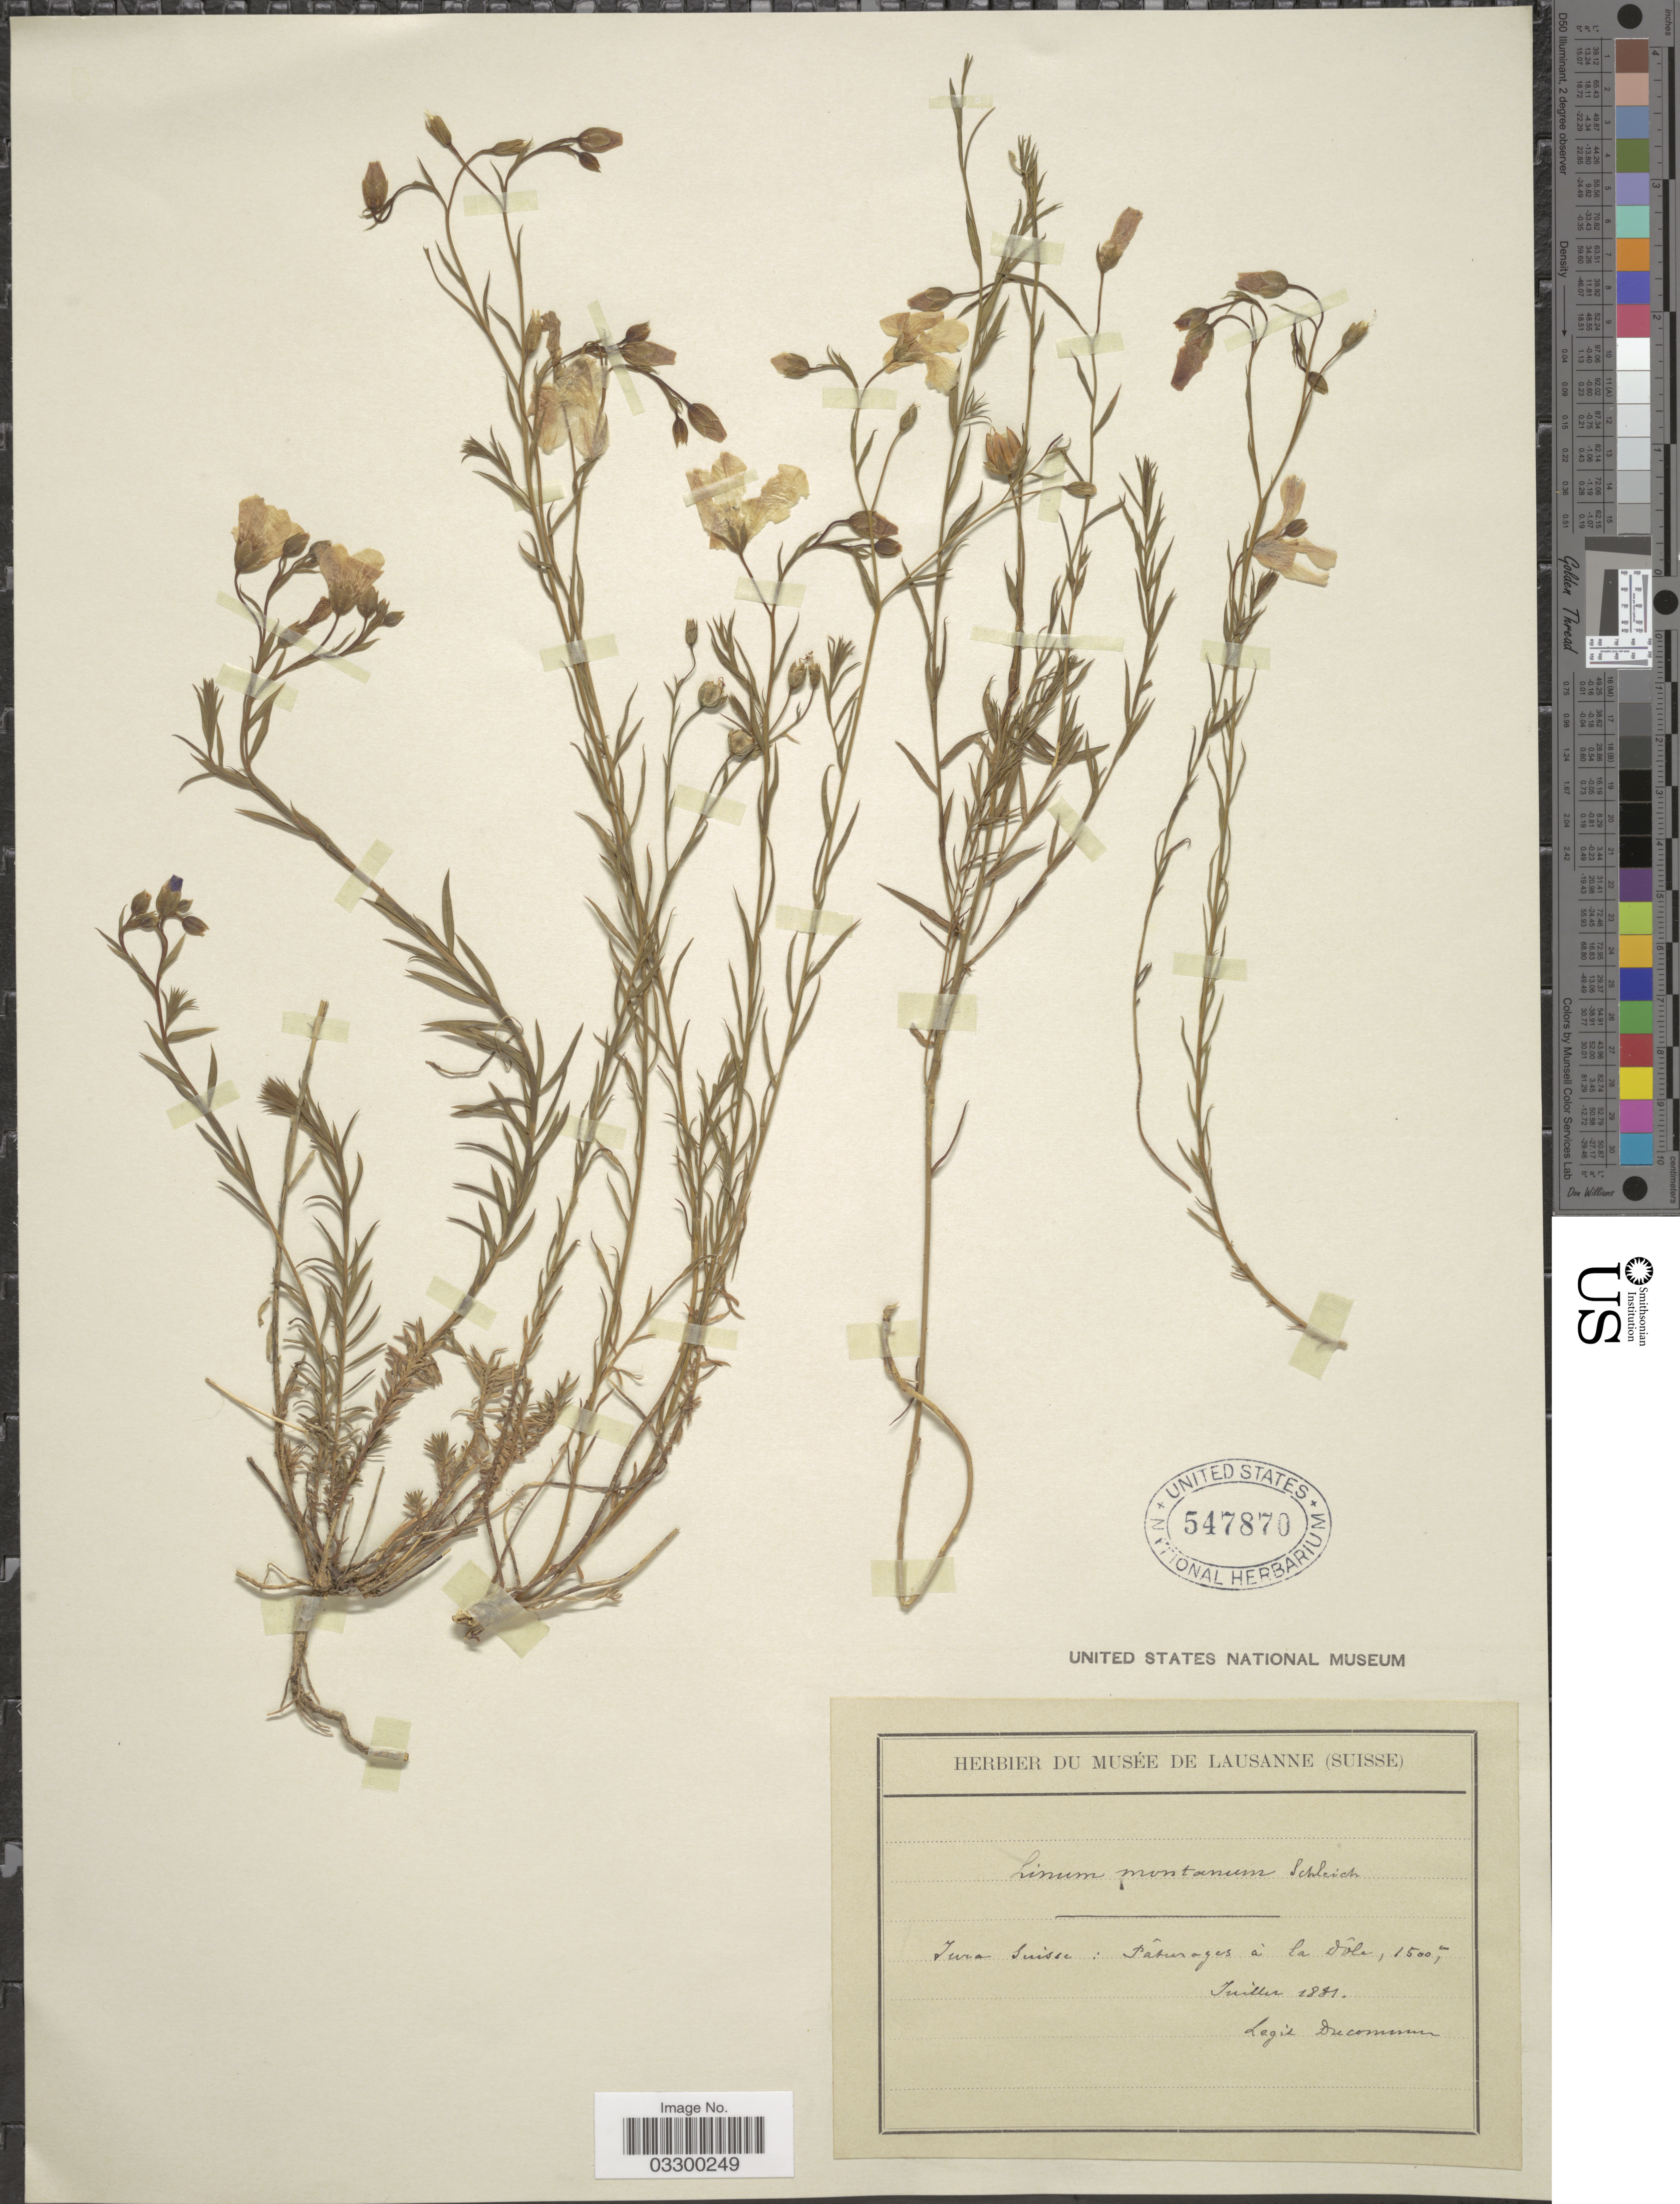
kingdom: Plantae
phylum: Tracheophyta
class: Magnoliopsida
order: Malpighiales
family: Linaceae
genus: Linum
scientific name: Linum montanum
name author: Schleich. ex DC.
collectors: Ducommun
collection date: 1881-07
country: Switzerland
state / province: Jura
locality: Jura Suisse: Pâturages à la Dôle.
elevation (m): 1500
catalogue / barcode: US 547870